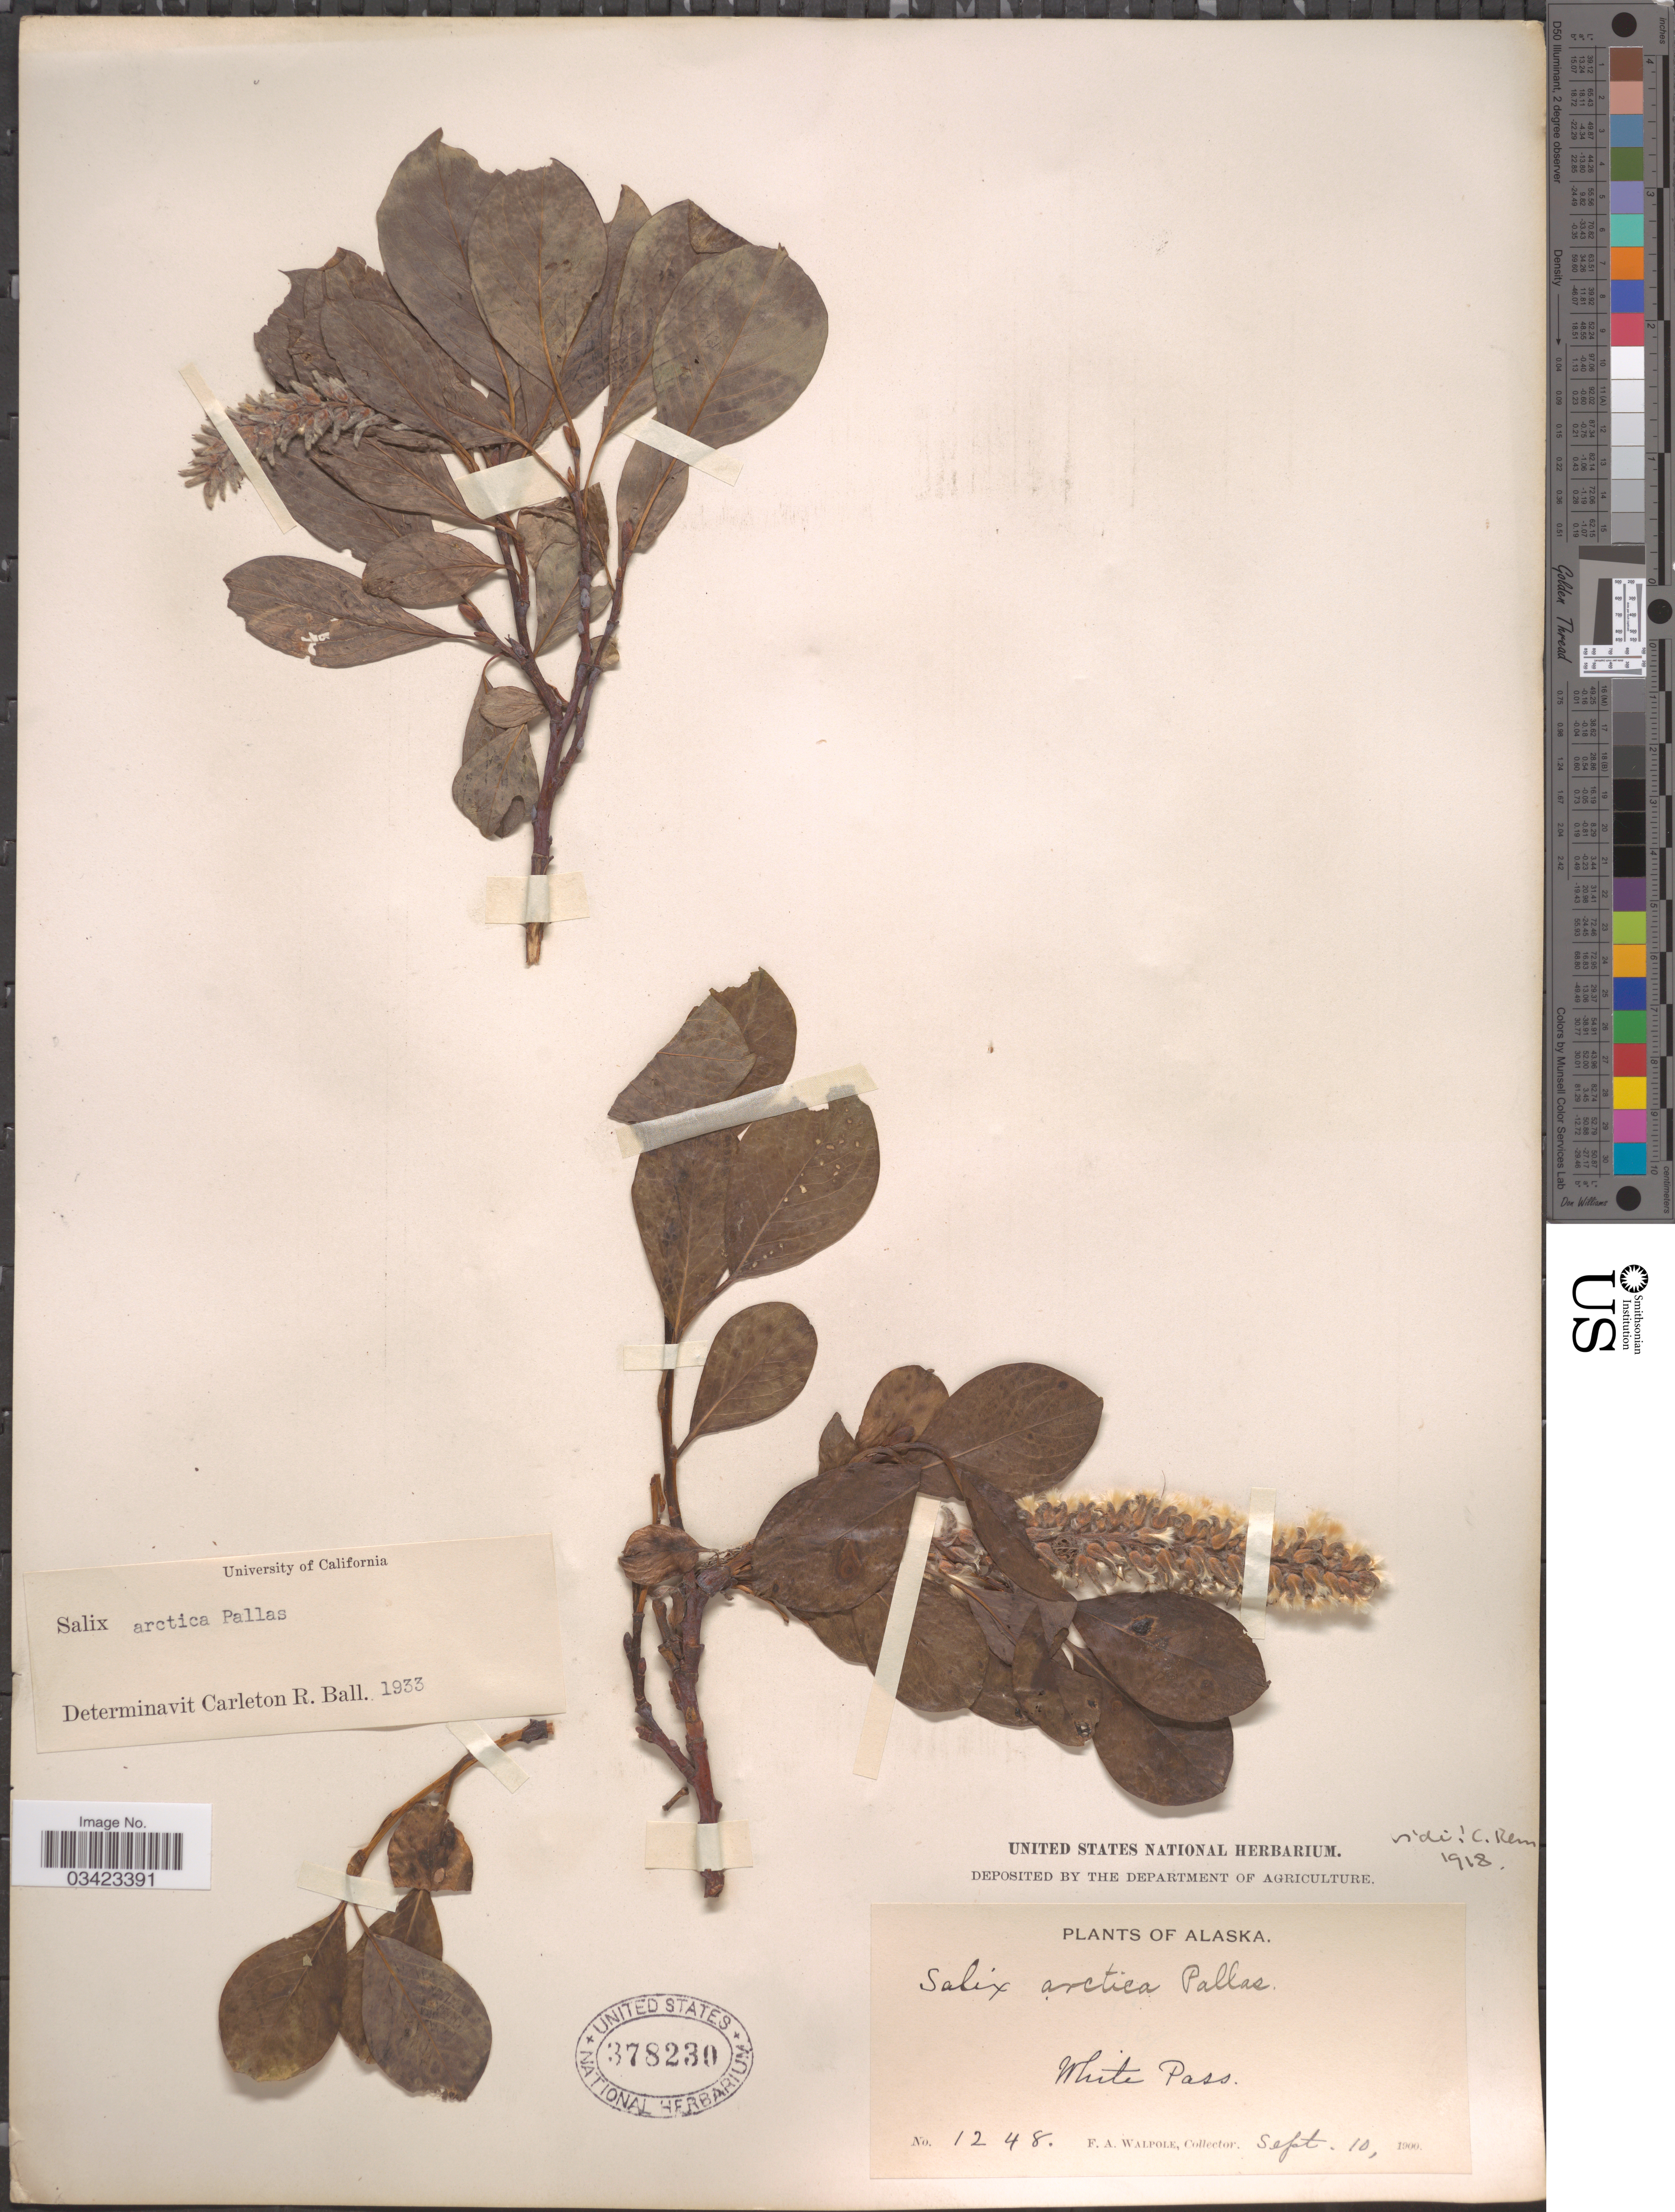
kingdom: Plantae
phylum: Tracheophyta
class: Magnoliopsida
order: Malpighiales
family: Salicaceae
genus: Salix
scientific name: Salix arctica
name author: Pall.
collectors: F. Walpole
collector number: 1248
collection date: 1900-09-10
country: United States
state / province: Alaska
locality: White Pass.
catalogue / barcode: US 378230